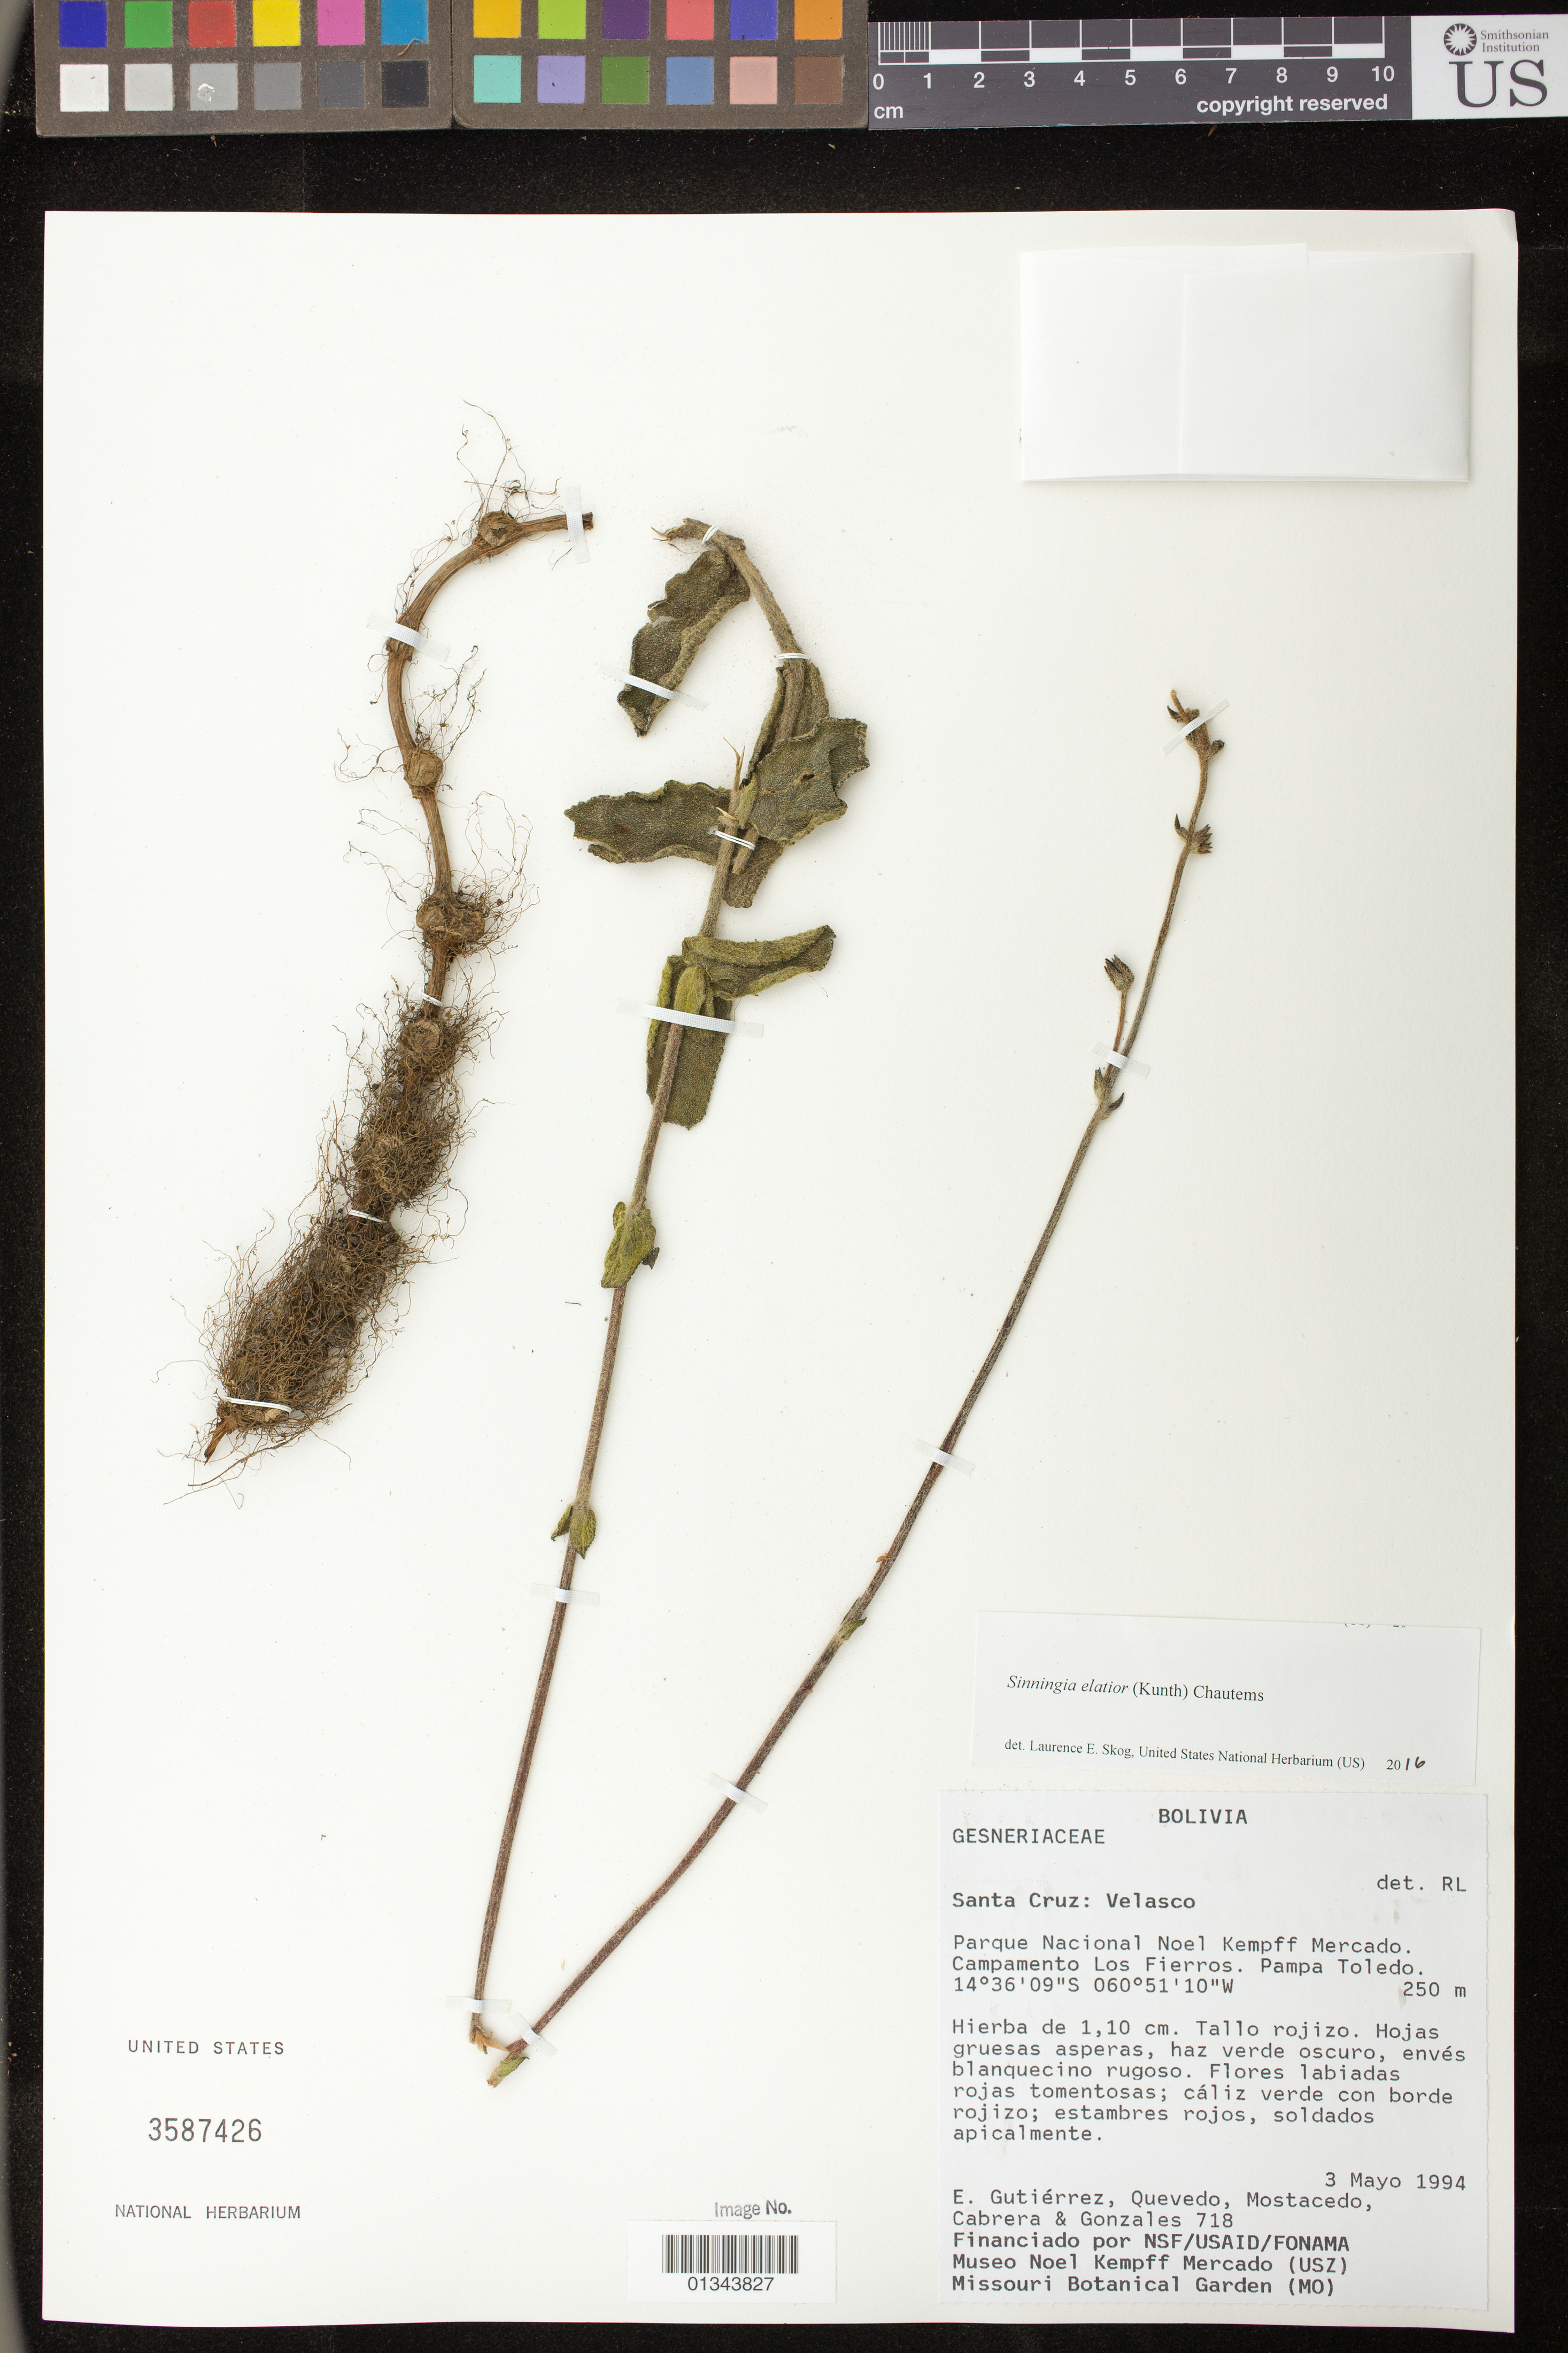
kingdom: Plantae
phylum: Tracheophyta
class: Magnoliopsida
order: Lamiales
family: Gesneriaceae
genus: Sinningia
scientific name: Sinningia elatior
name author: (Kunth) Chautems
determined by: Skog, Laurence E.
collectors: E. Gutiérrez, -- Quevedo, Mostacedo, --, Gonzáles, -- & Cabrera, --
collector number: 718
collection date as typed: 03 May 1994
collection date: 1994-05-03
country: Bolivia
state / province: Santa Cruz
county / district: Velasco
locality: Parque Nacional Noel Kempff Mercado. Campamento Los Fierros, Pampa Toledo.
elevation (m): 250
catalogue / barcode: US 3587426